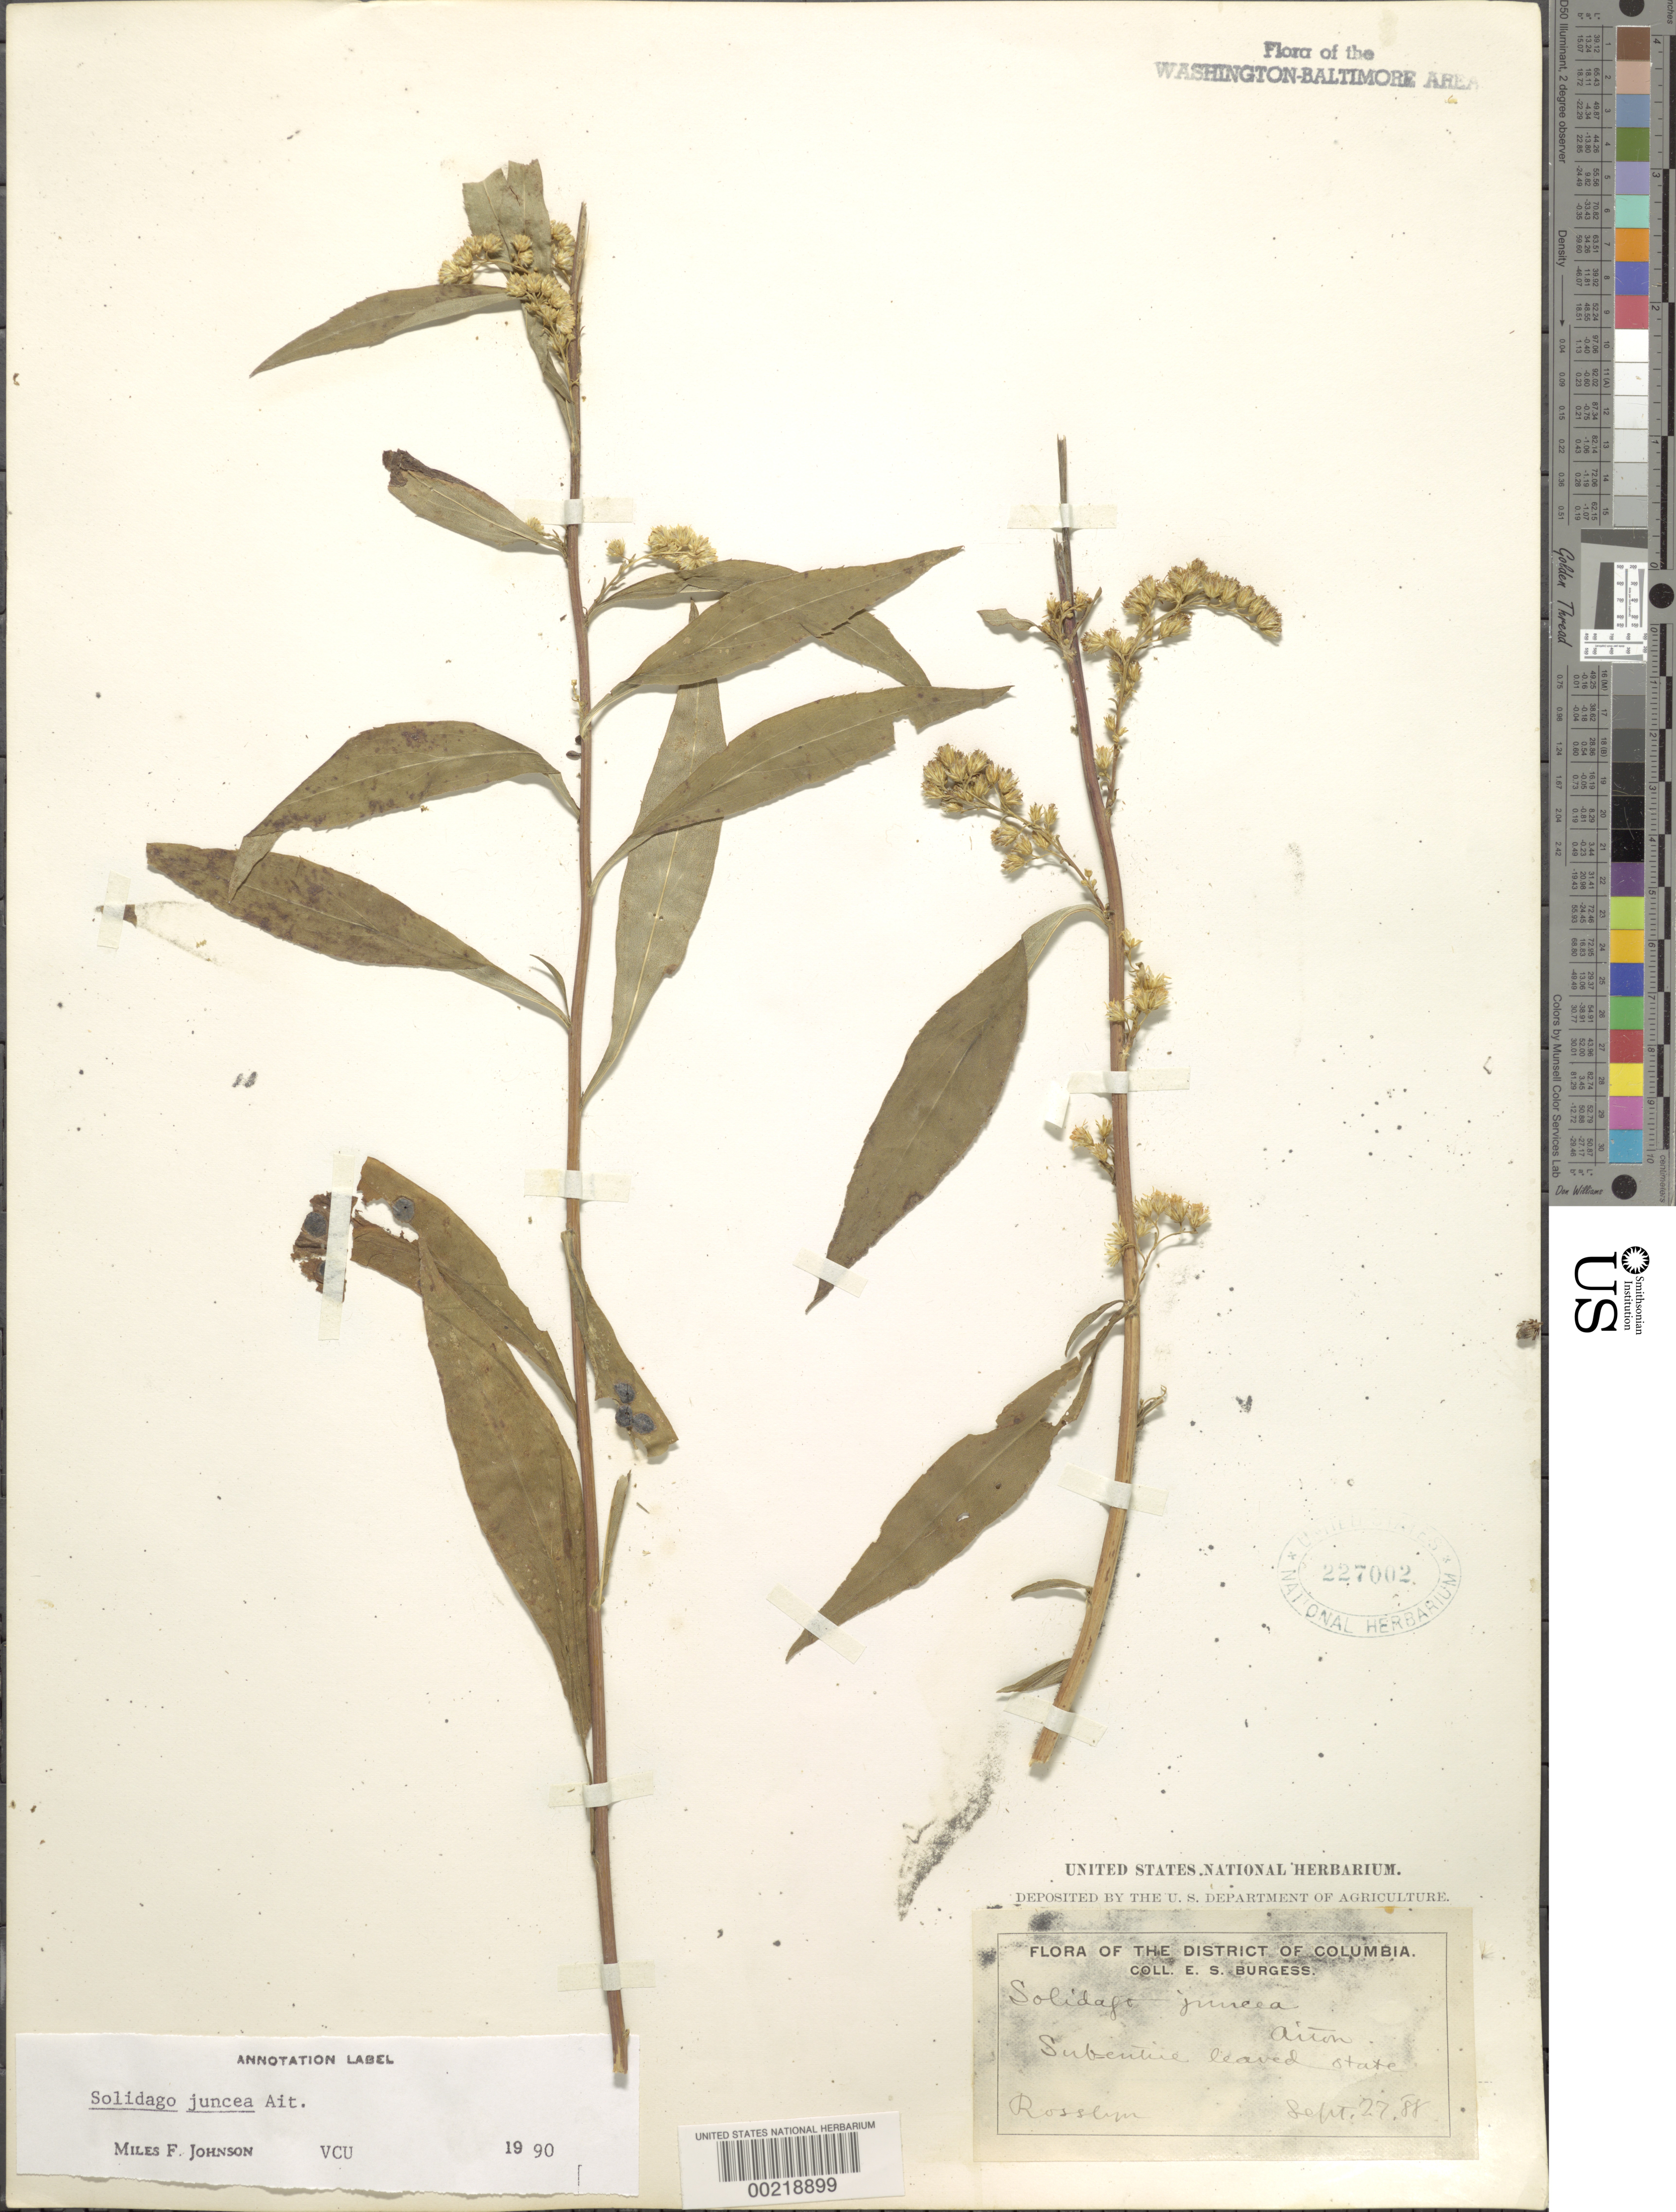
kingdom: Plantae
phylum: Tracheophyta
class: Magnoliopsida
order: Asterales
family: Asteraceae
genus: Solidago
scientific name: Solidago juncea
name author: Aiton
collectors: E. Burgess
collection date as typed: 27 Sep 1888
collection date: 1888-09-27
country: United States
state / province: Virginia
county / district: Arlington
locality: Rosslyn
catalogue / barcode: US 227002